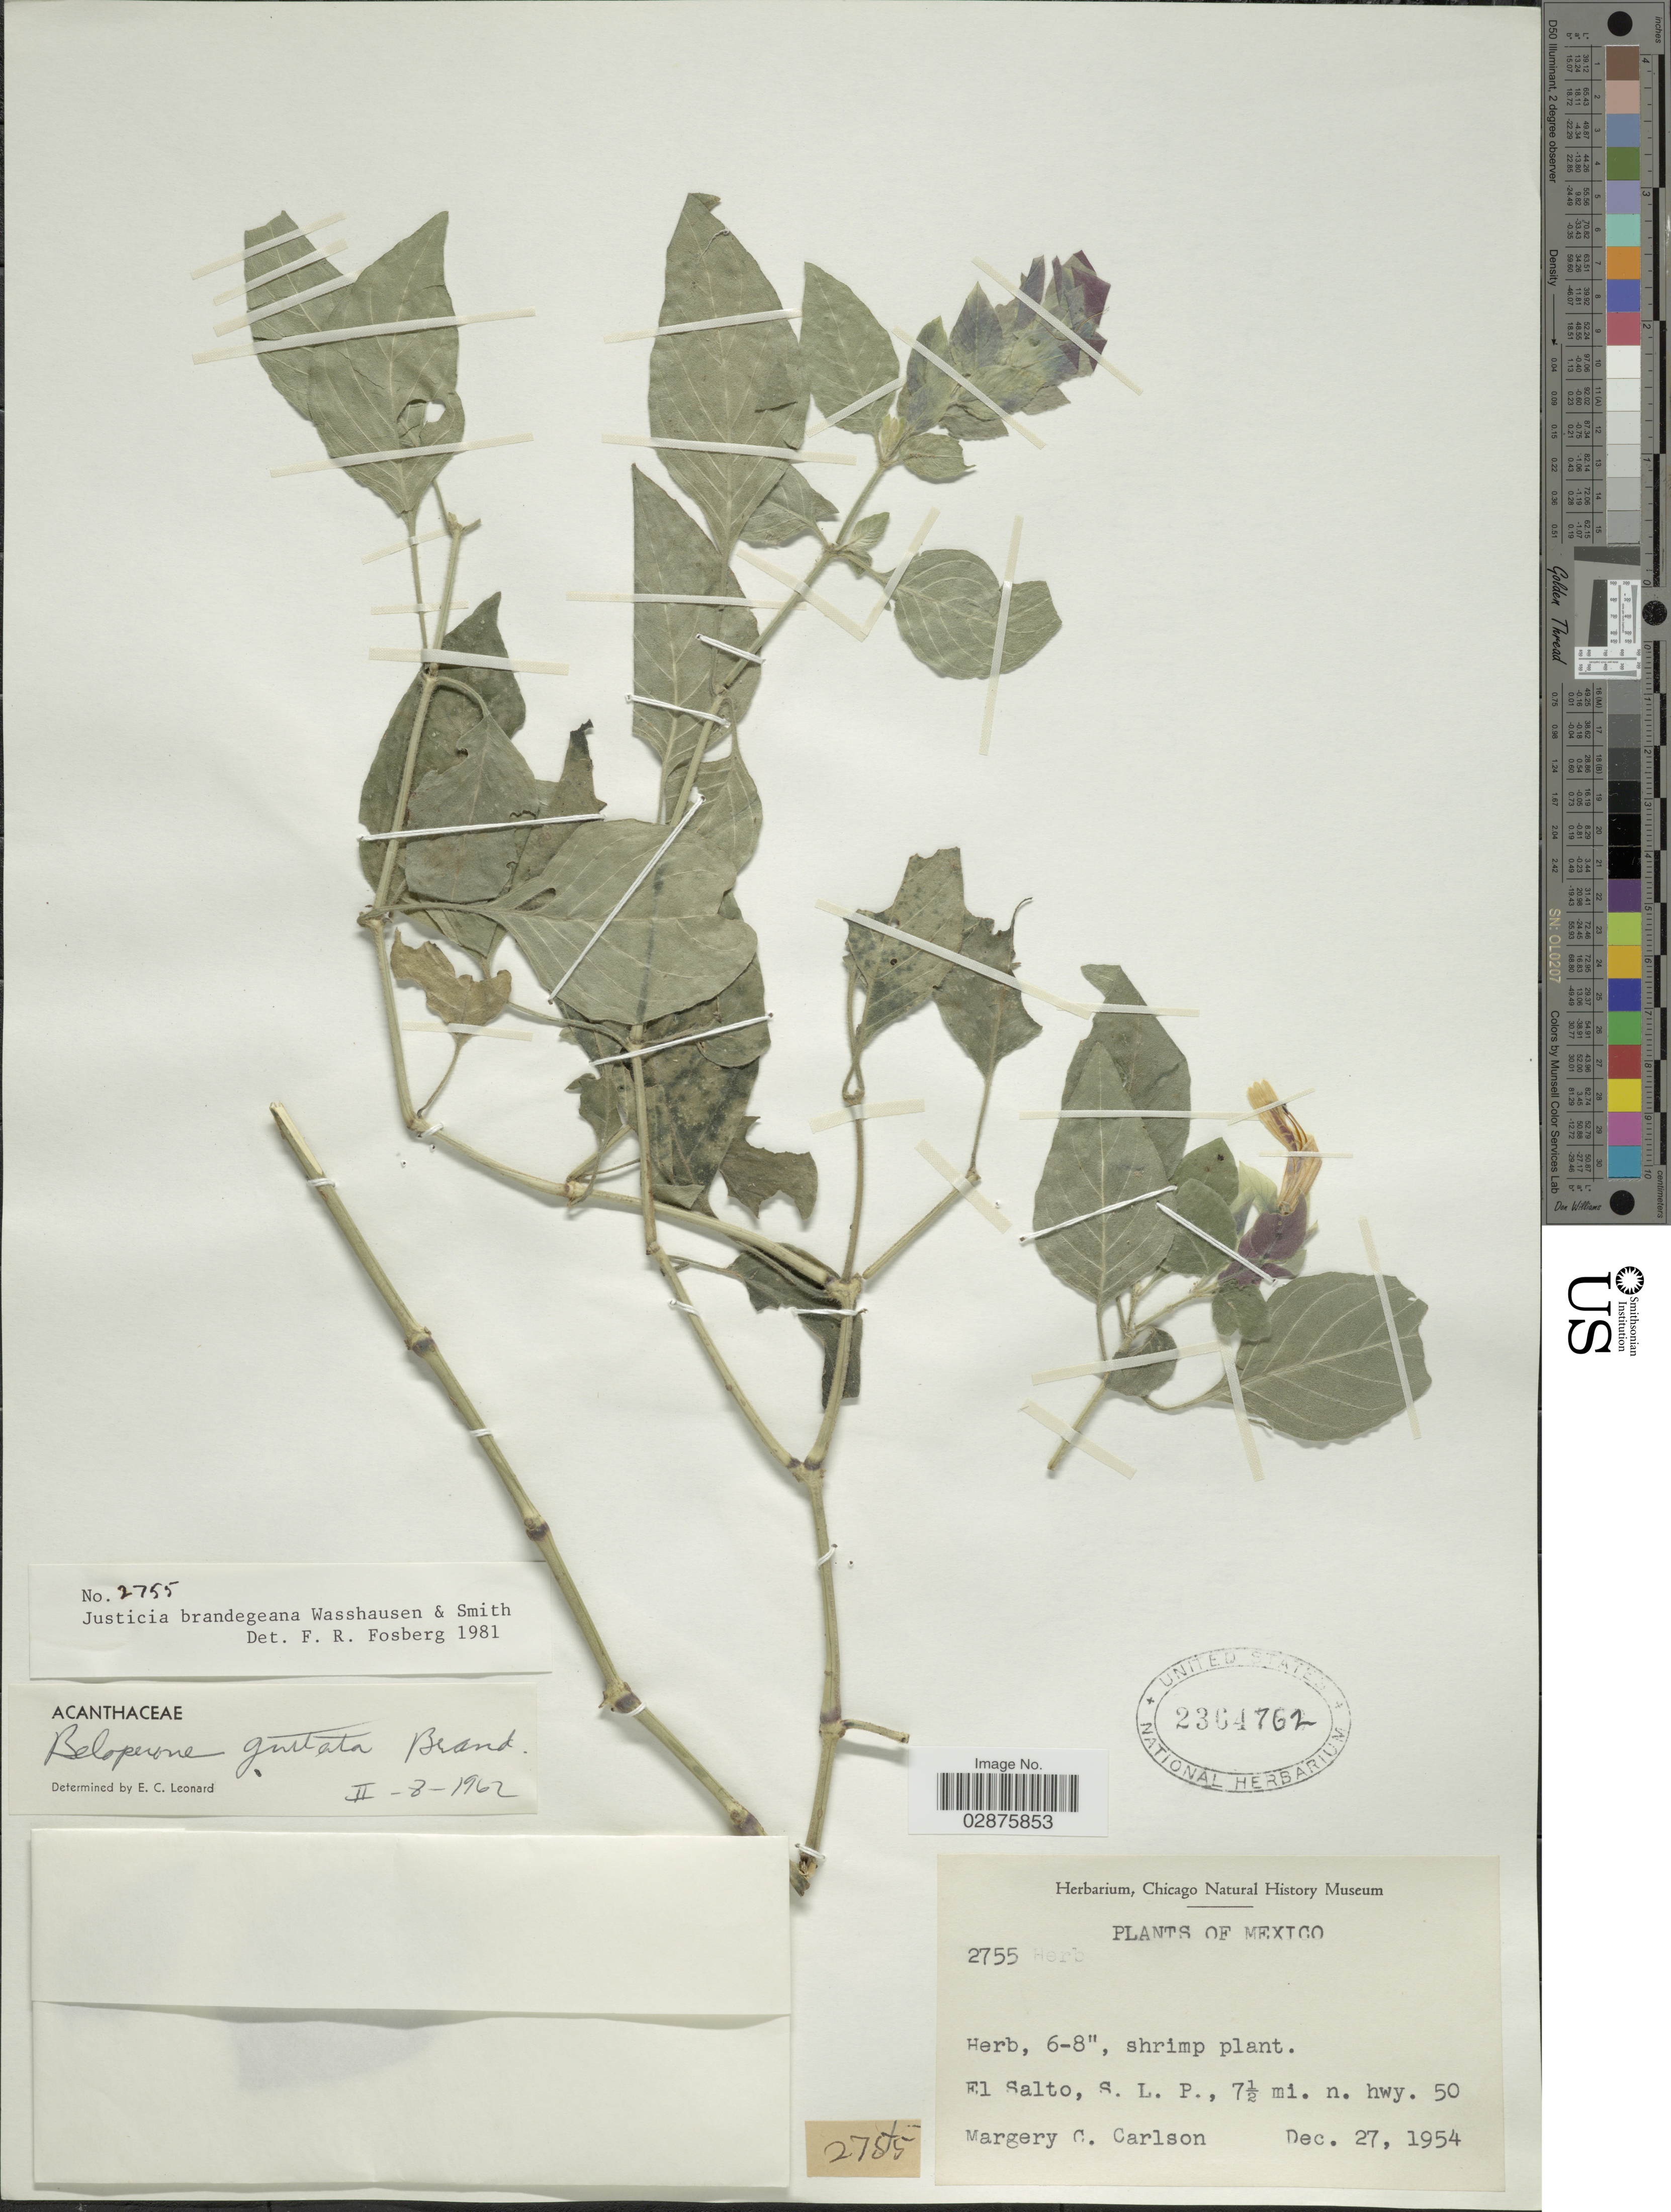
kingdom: Plantae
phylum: Tracheophyta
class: Magnoliopsida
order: Lamiales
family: Acanthaceae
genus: Justicia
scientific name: Justicia brandegeana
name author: Wassh. & L.B. Sm.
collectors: M. C. Carlson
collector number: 2755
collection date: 1954-12-27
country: Mexico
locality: El Salto, S.L.P., 7 1/2 mi. n. hwy. 50.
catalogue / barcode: US 2364762